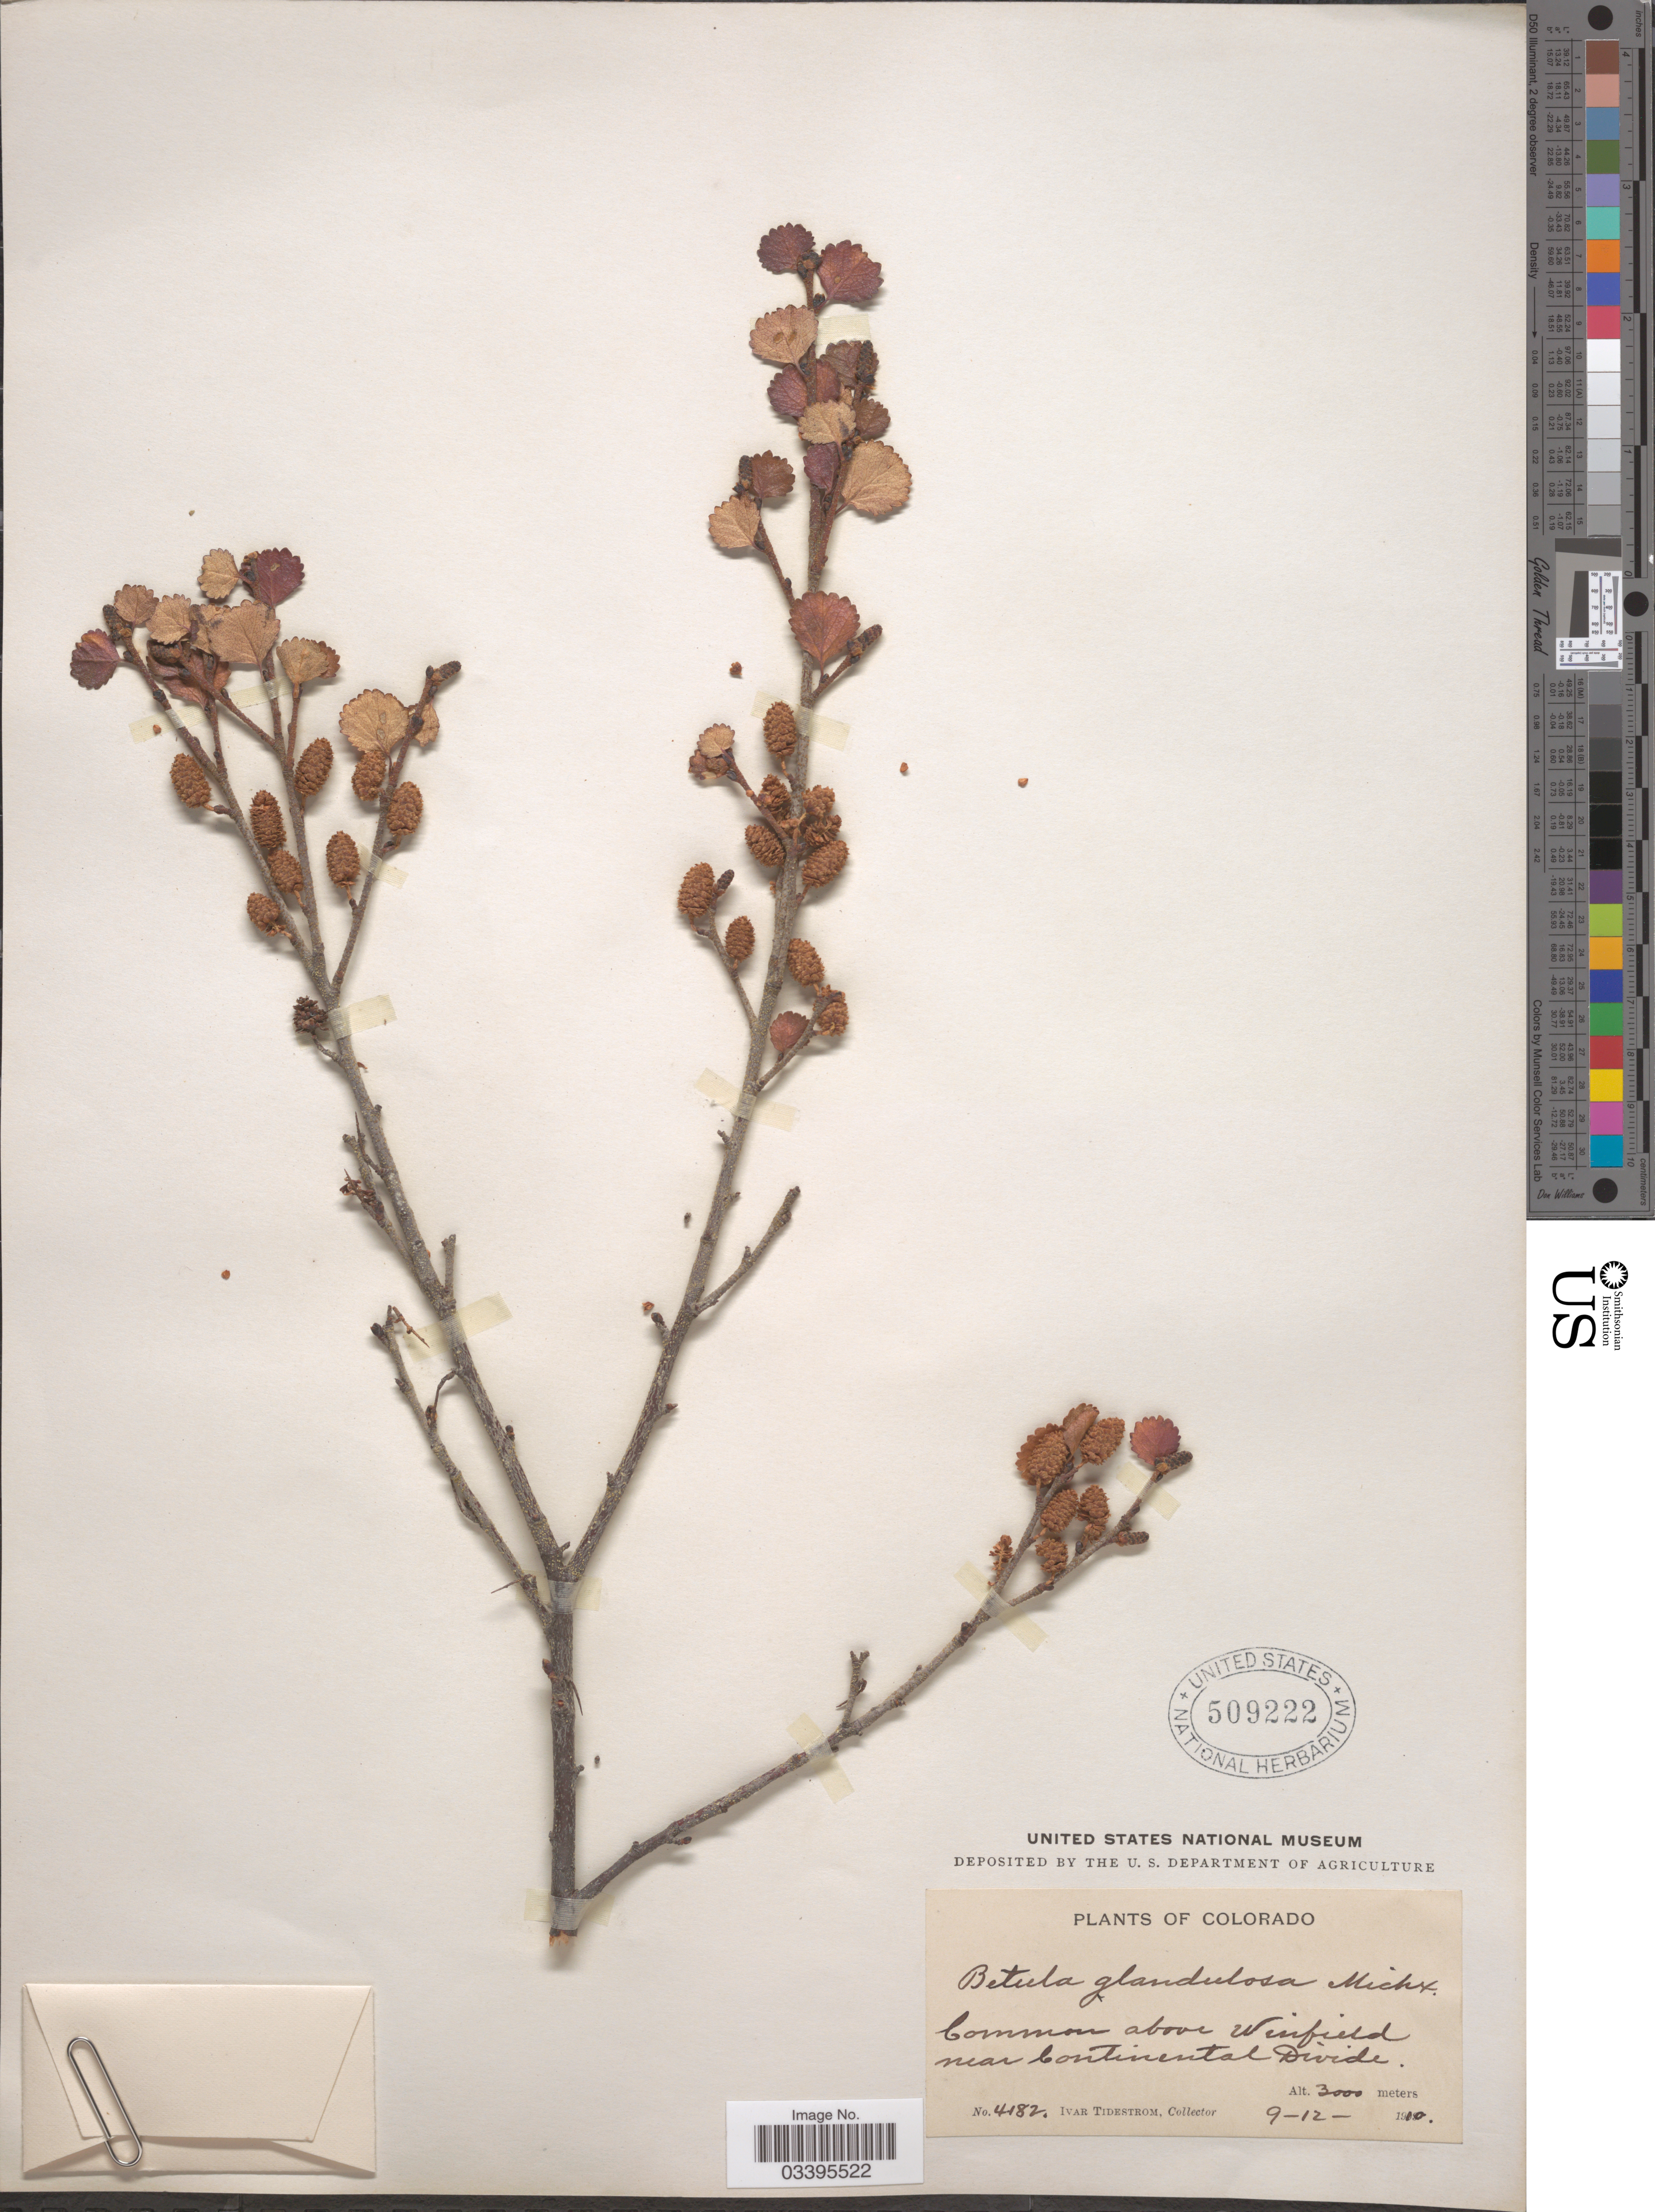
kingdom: Plantae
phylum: Tracheophyta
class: Magnoliopsida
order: Fagales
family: Betulaceae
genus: Betula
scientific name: Betula glandulosa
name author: Michx.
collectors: I. F. Tidestrom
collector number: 4182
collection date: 1910-09-12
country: United States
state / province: Colorado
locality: Common above Weinfield near Continental Divide.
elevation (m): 3000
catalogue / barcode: US 509222